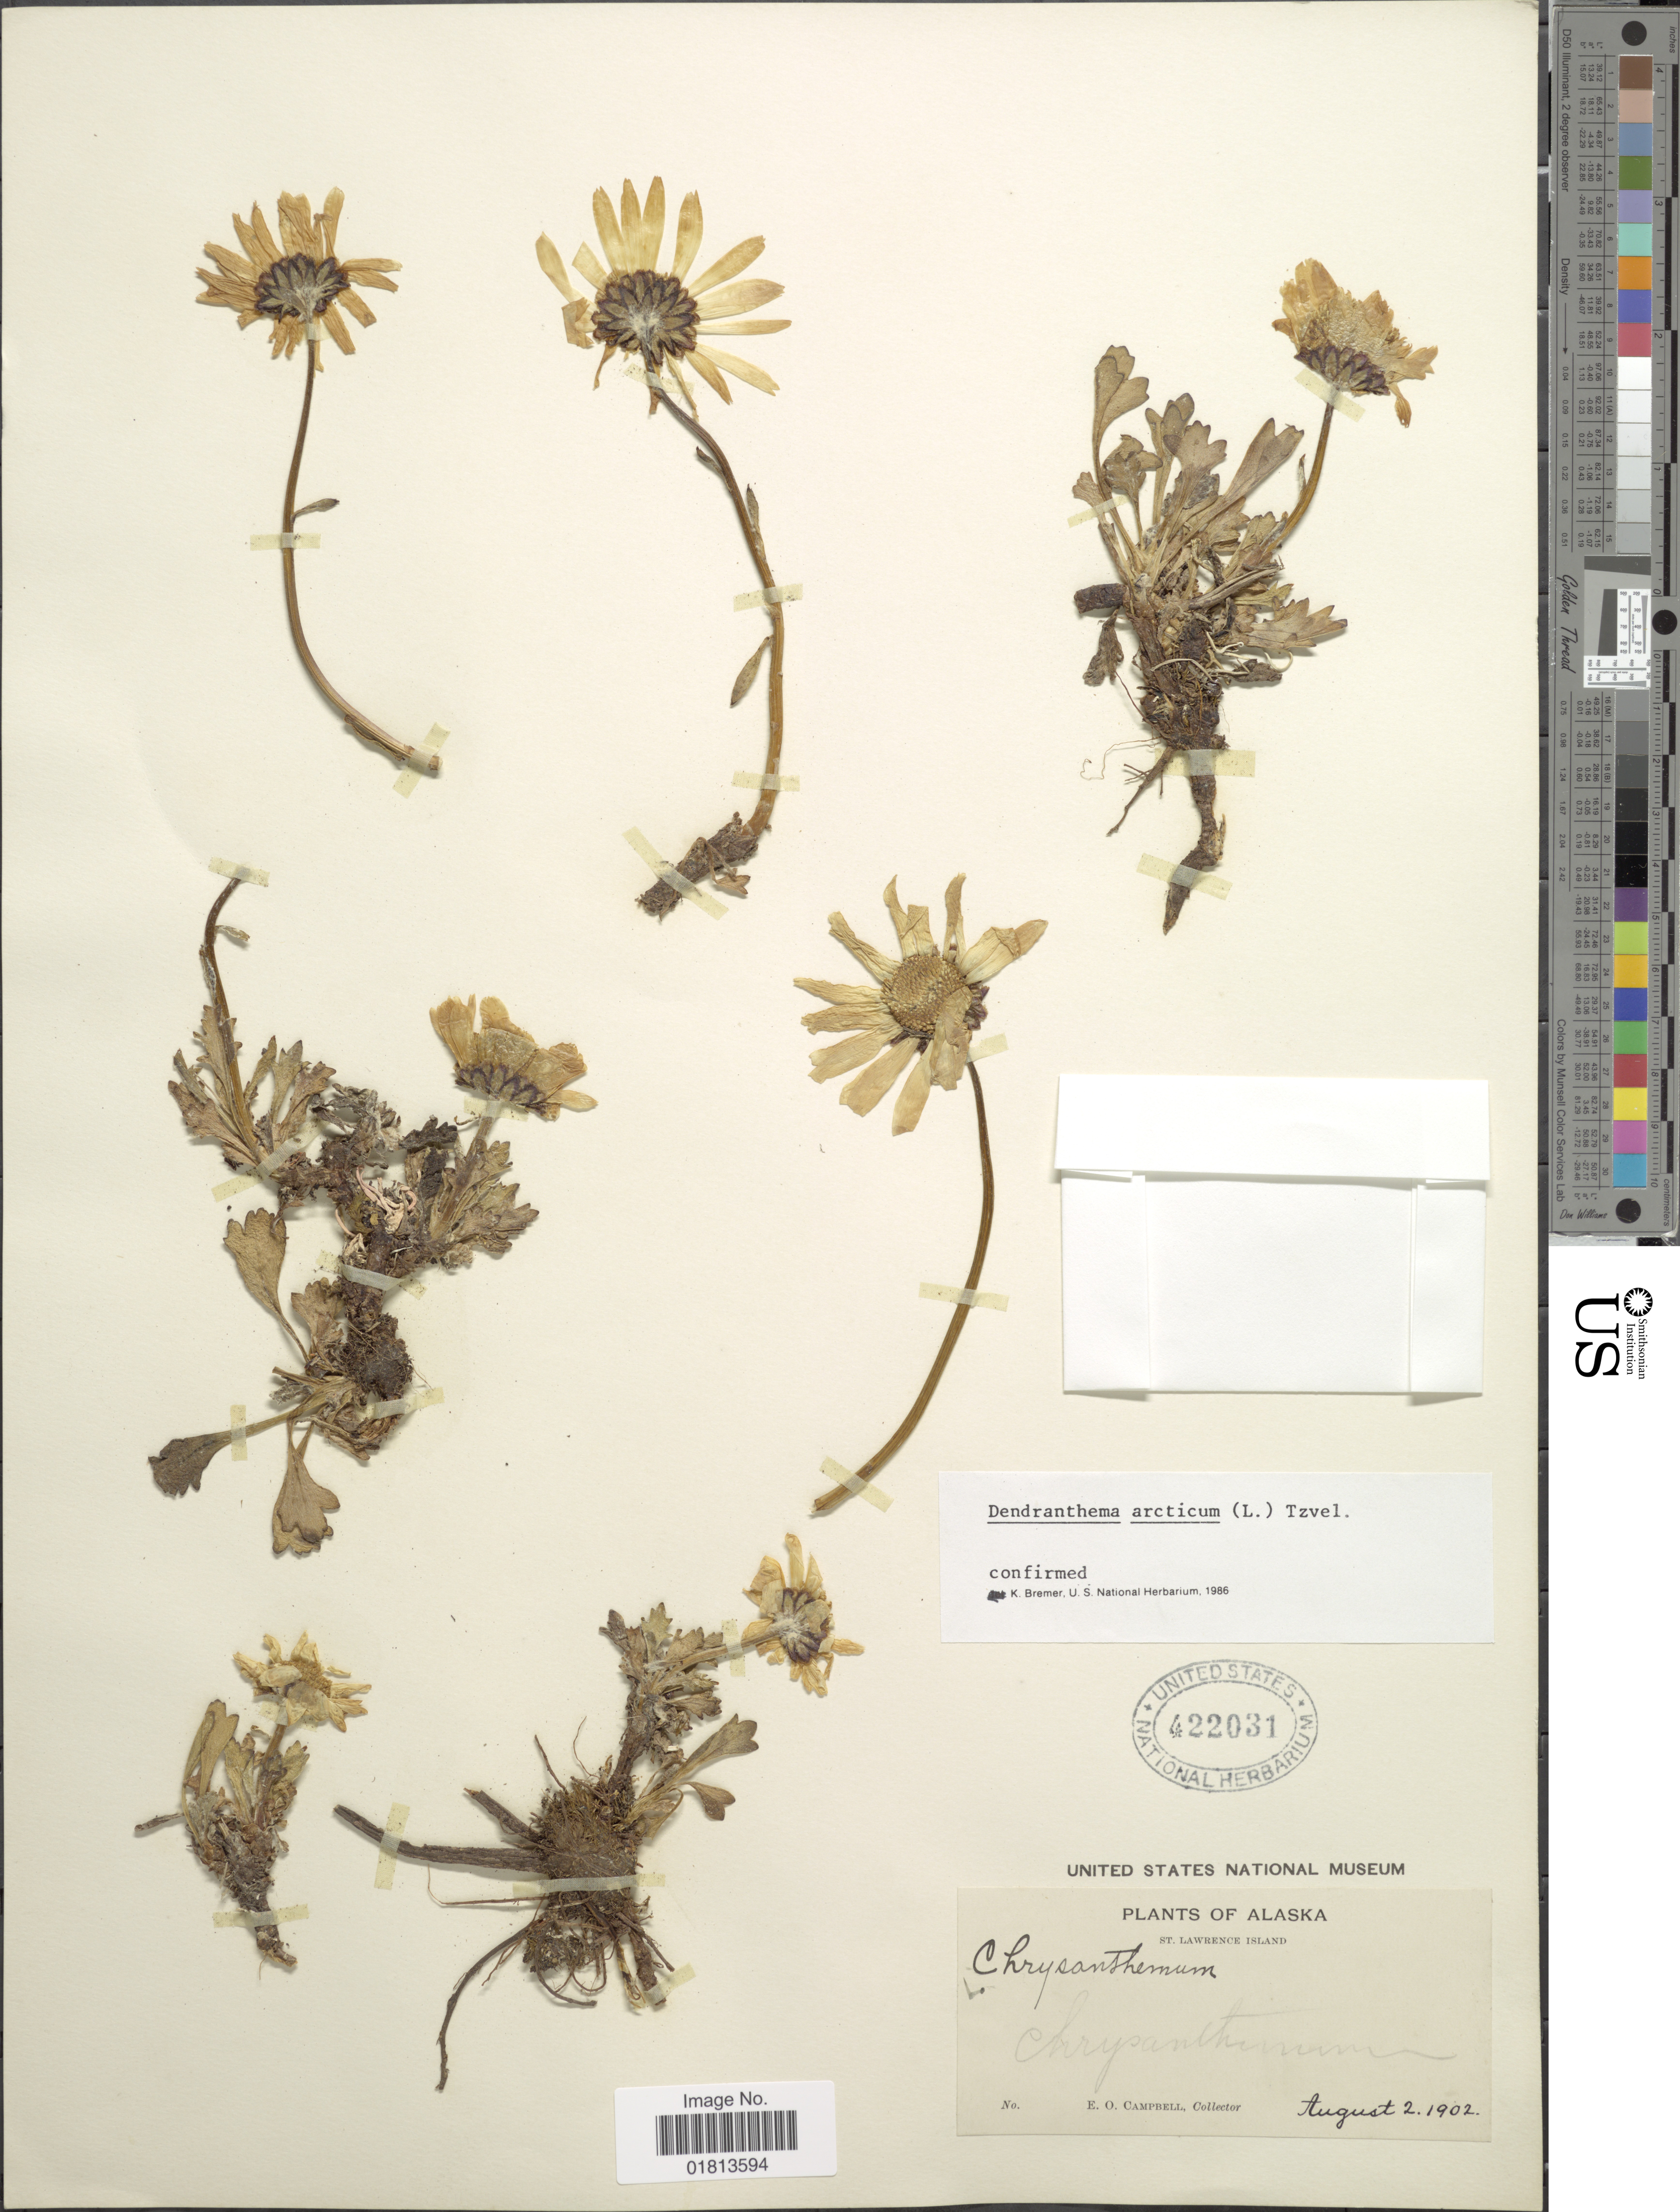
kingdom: Plantae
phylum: Tracheophyta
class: Magnoliopsida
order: Asterales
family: Asteraceae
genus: Dendranthema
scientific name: Dendranthema arcticum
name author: (L.) Tzvelev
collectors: E. Campbell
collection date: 1902-08-02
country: United States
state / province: Alaska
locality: St. Lawrence Island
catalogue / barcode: US 422031